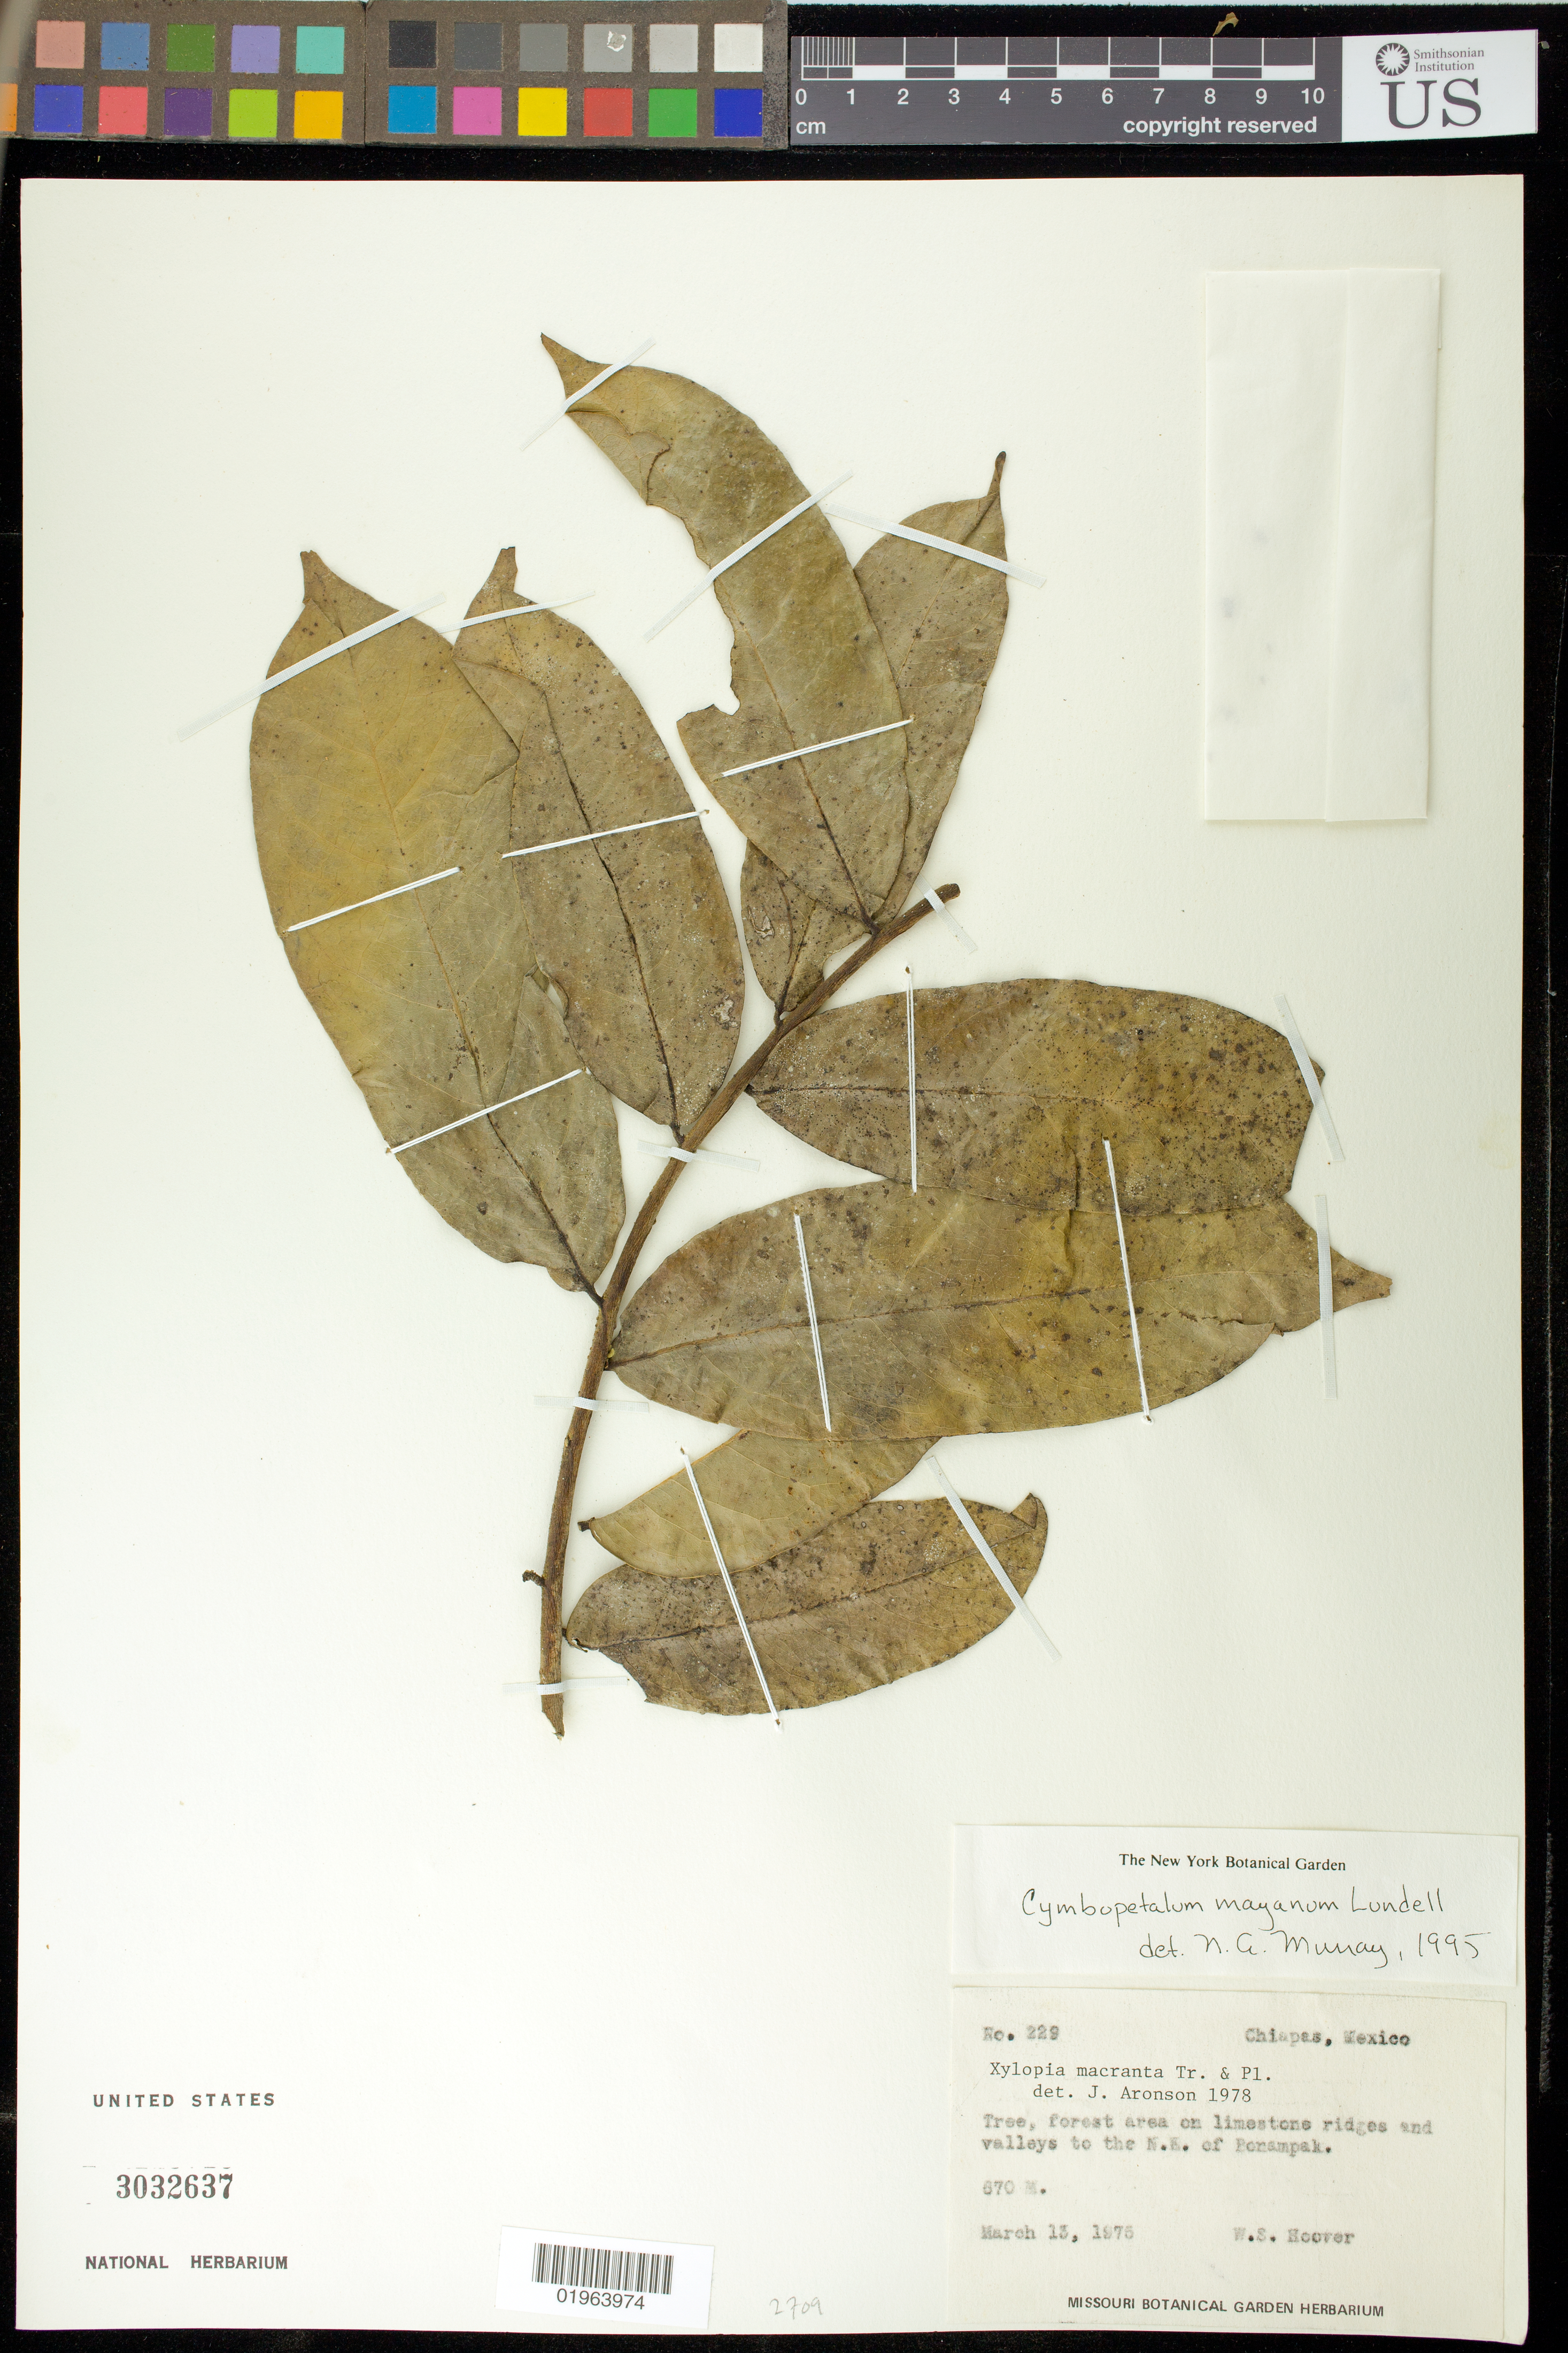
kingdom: Plantae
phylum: Tracheophyta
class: Magnoliopsida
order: Magnoliales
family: Annonaceae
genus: Cymbopetalum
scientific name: Cymbopetalum mayanum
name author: Lundell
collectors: W. S. Hoover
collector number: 229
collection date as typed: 13 Mar 1975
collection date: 1975-03-13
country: Mexico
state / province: Chiapas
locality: N.E. of Bonampak, Chiapas.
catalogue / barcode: US 3032637